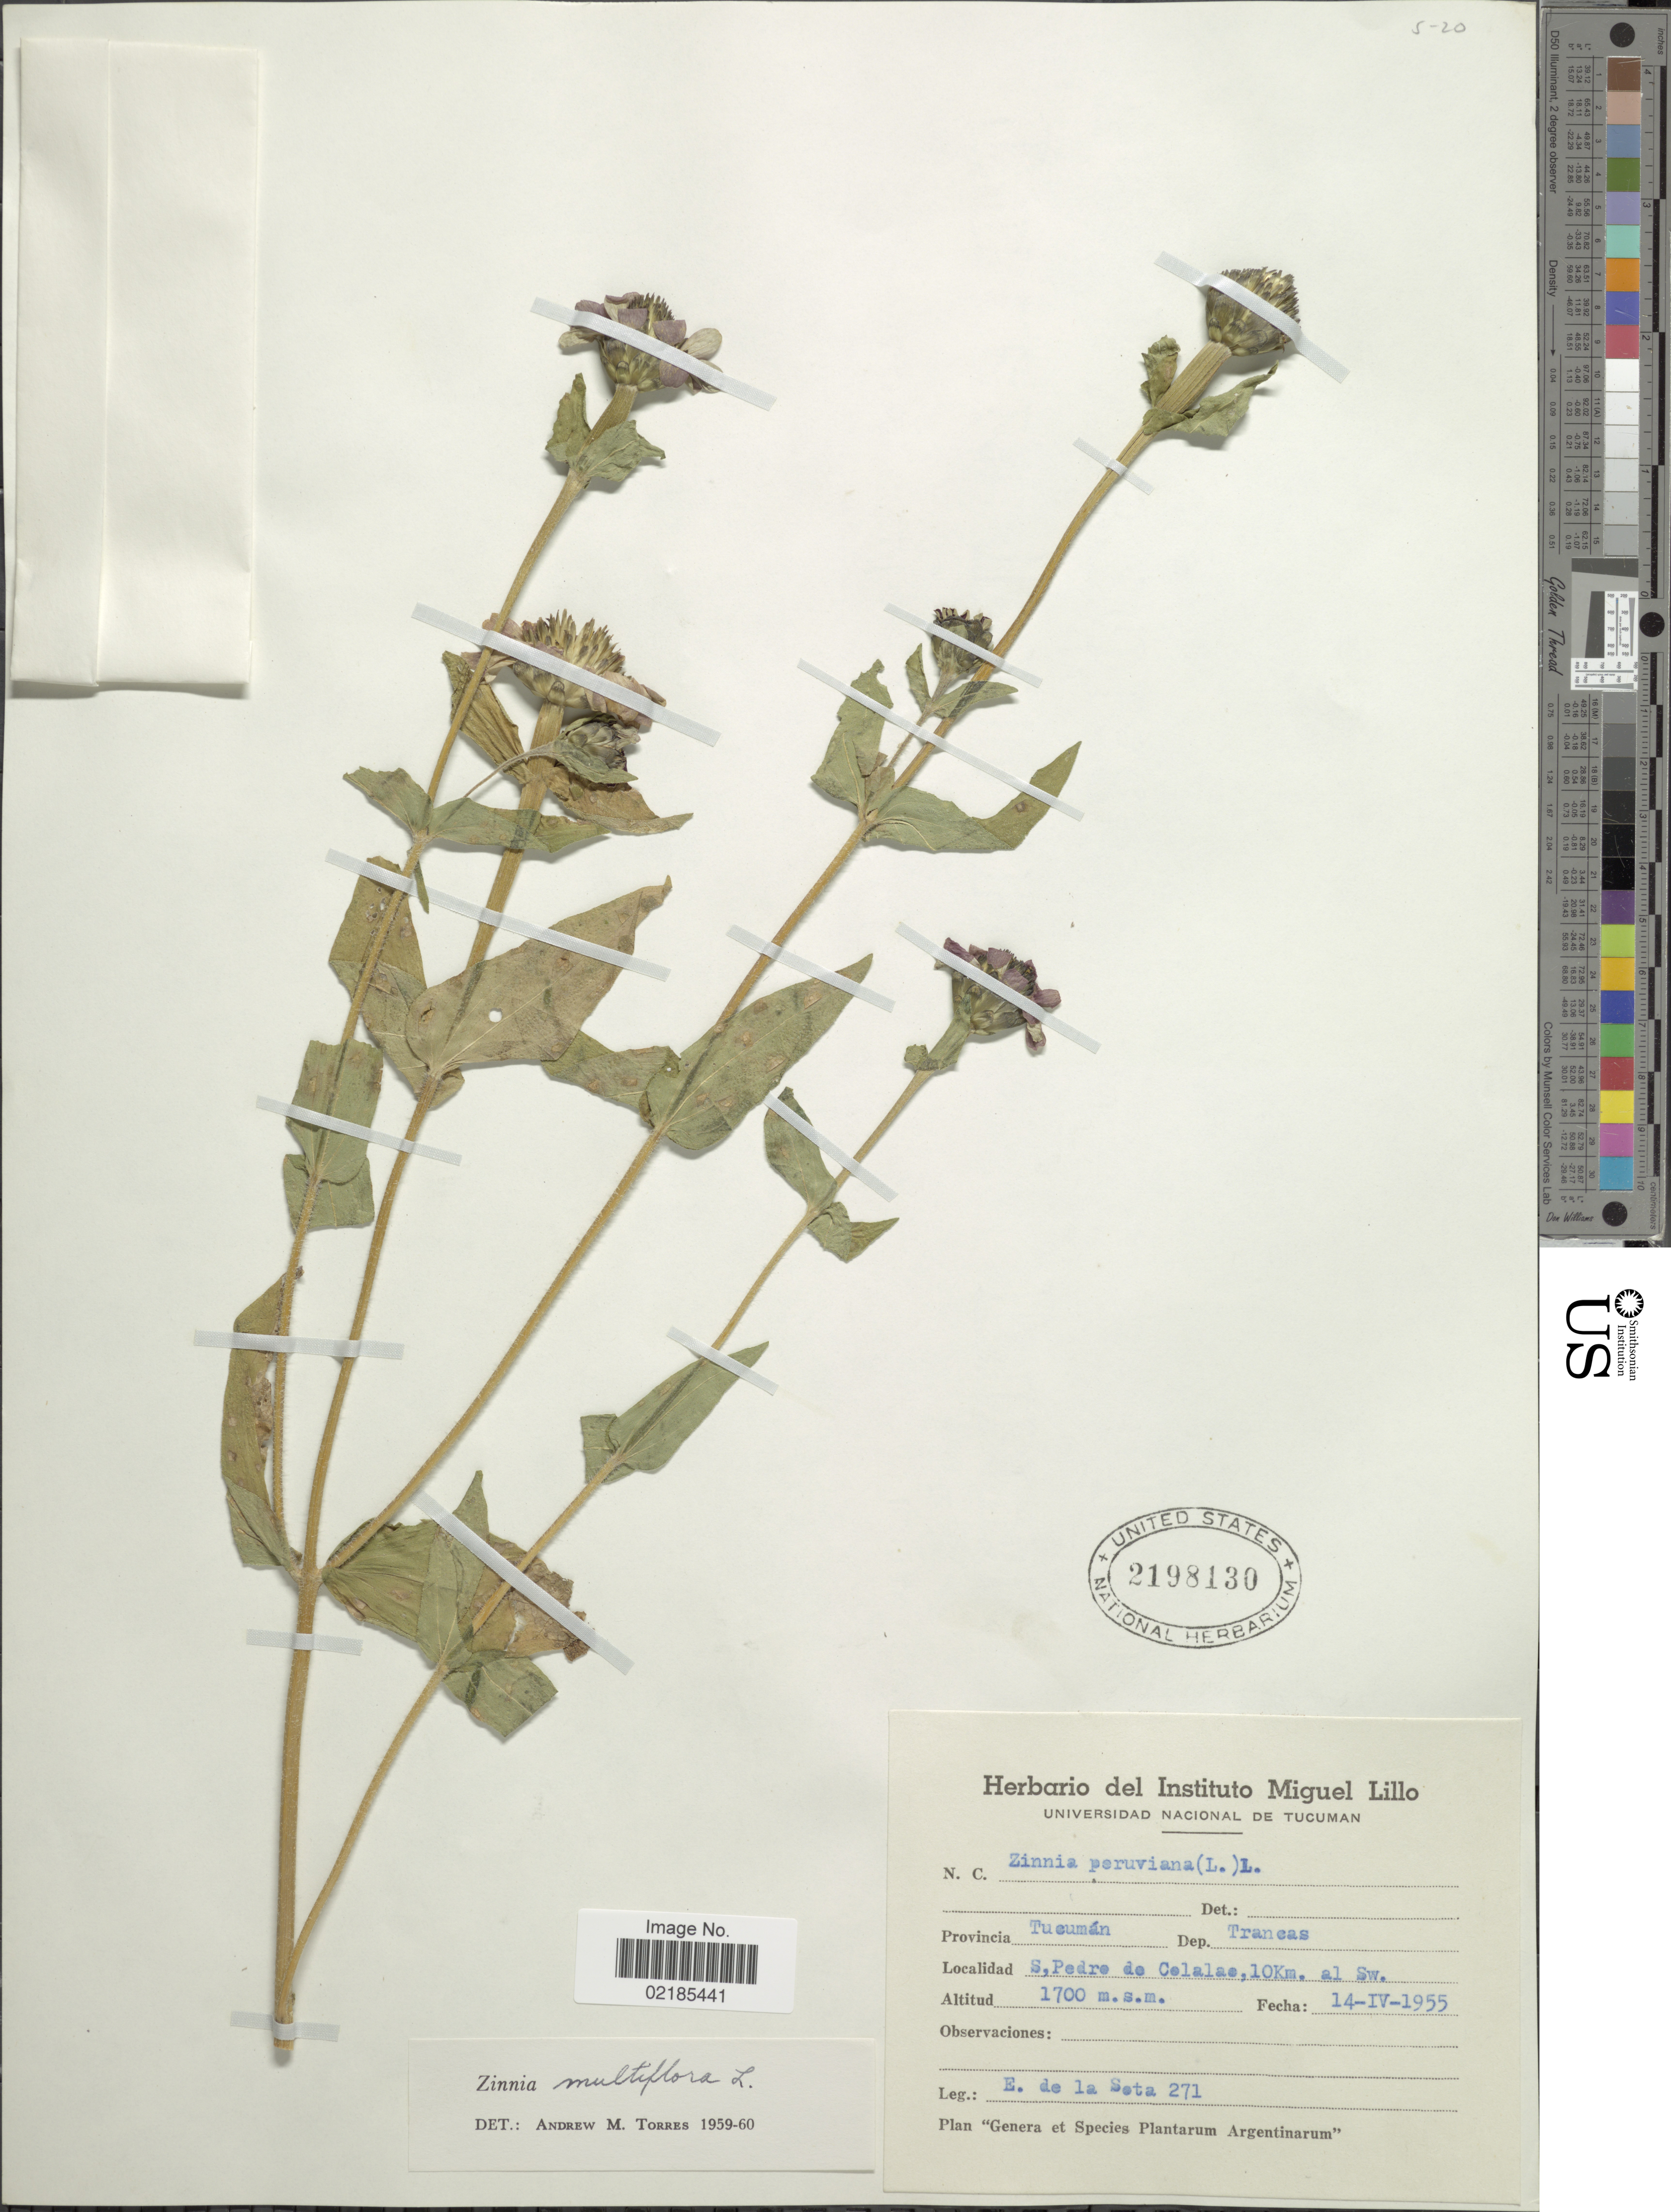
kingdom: Plantae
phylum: Tracheophyta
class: Magnoliopsida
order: Asterales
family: Asteraceae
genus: Zinnia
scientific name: Zinnia multiflora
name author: L.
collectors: E. R. de la Sota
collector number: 271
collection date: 1955-04-14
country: Argentina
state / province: Tucuman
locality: Dep. Trancas, S. Pedro de Colalae, 10 km, al Sw.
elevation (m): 1700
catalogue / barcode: US 2198130